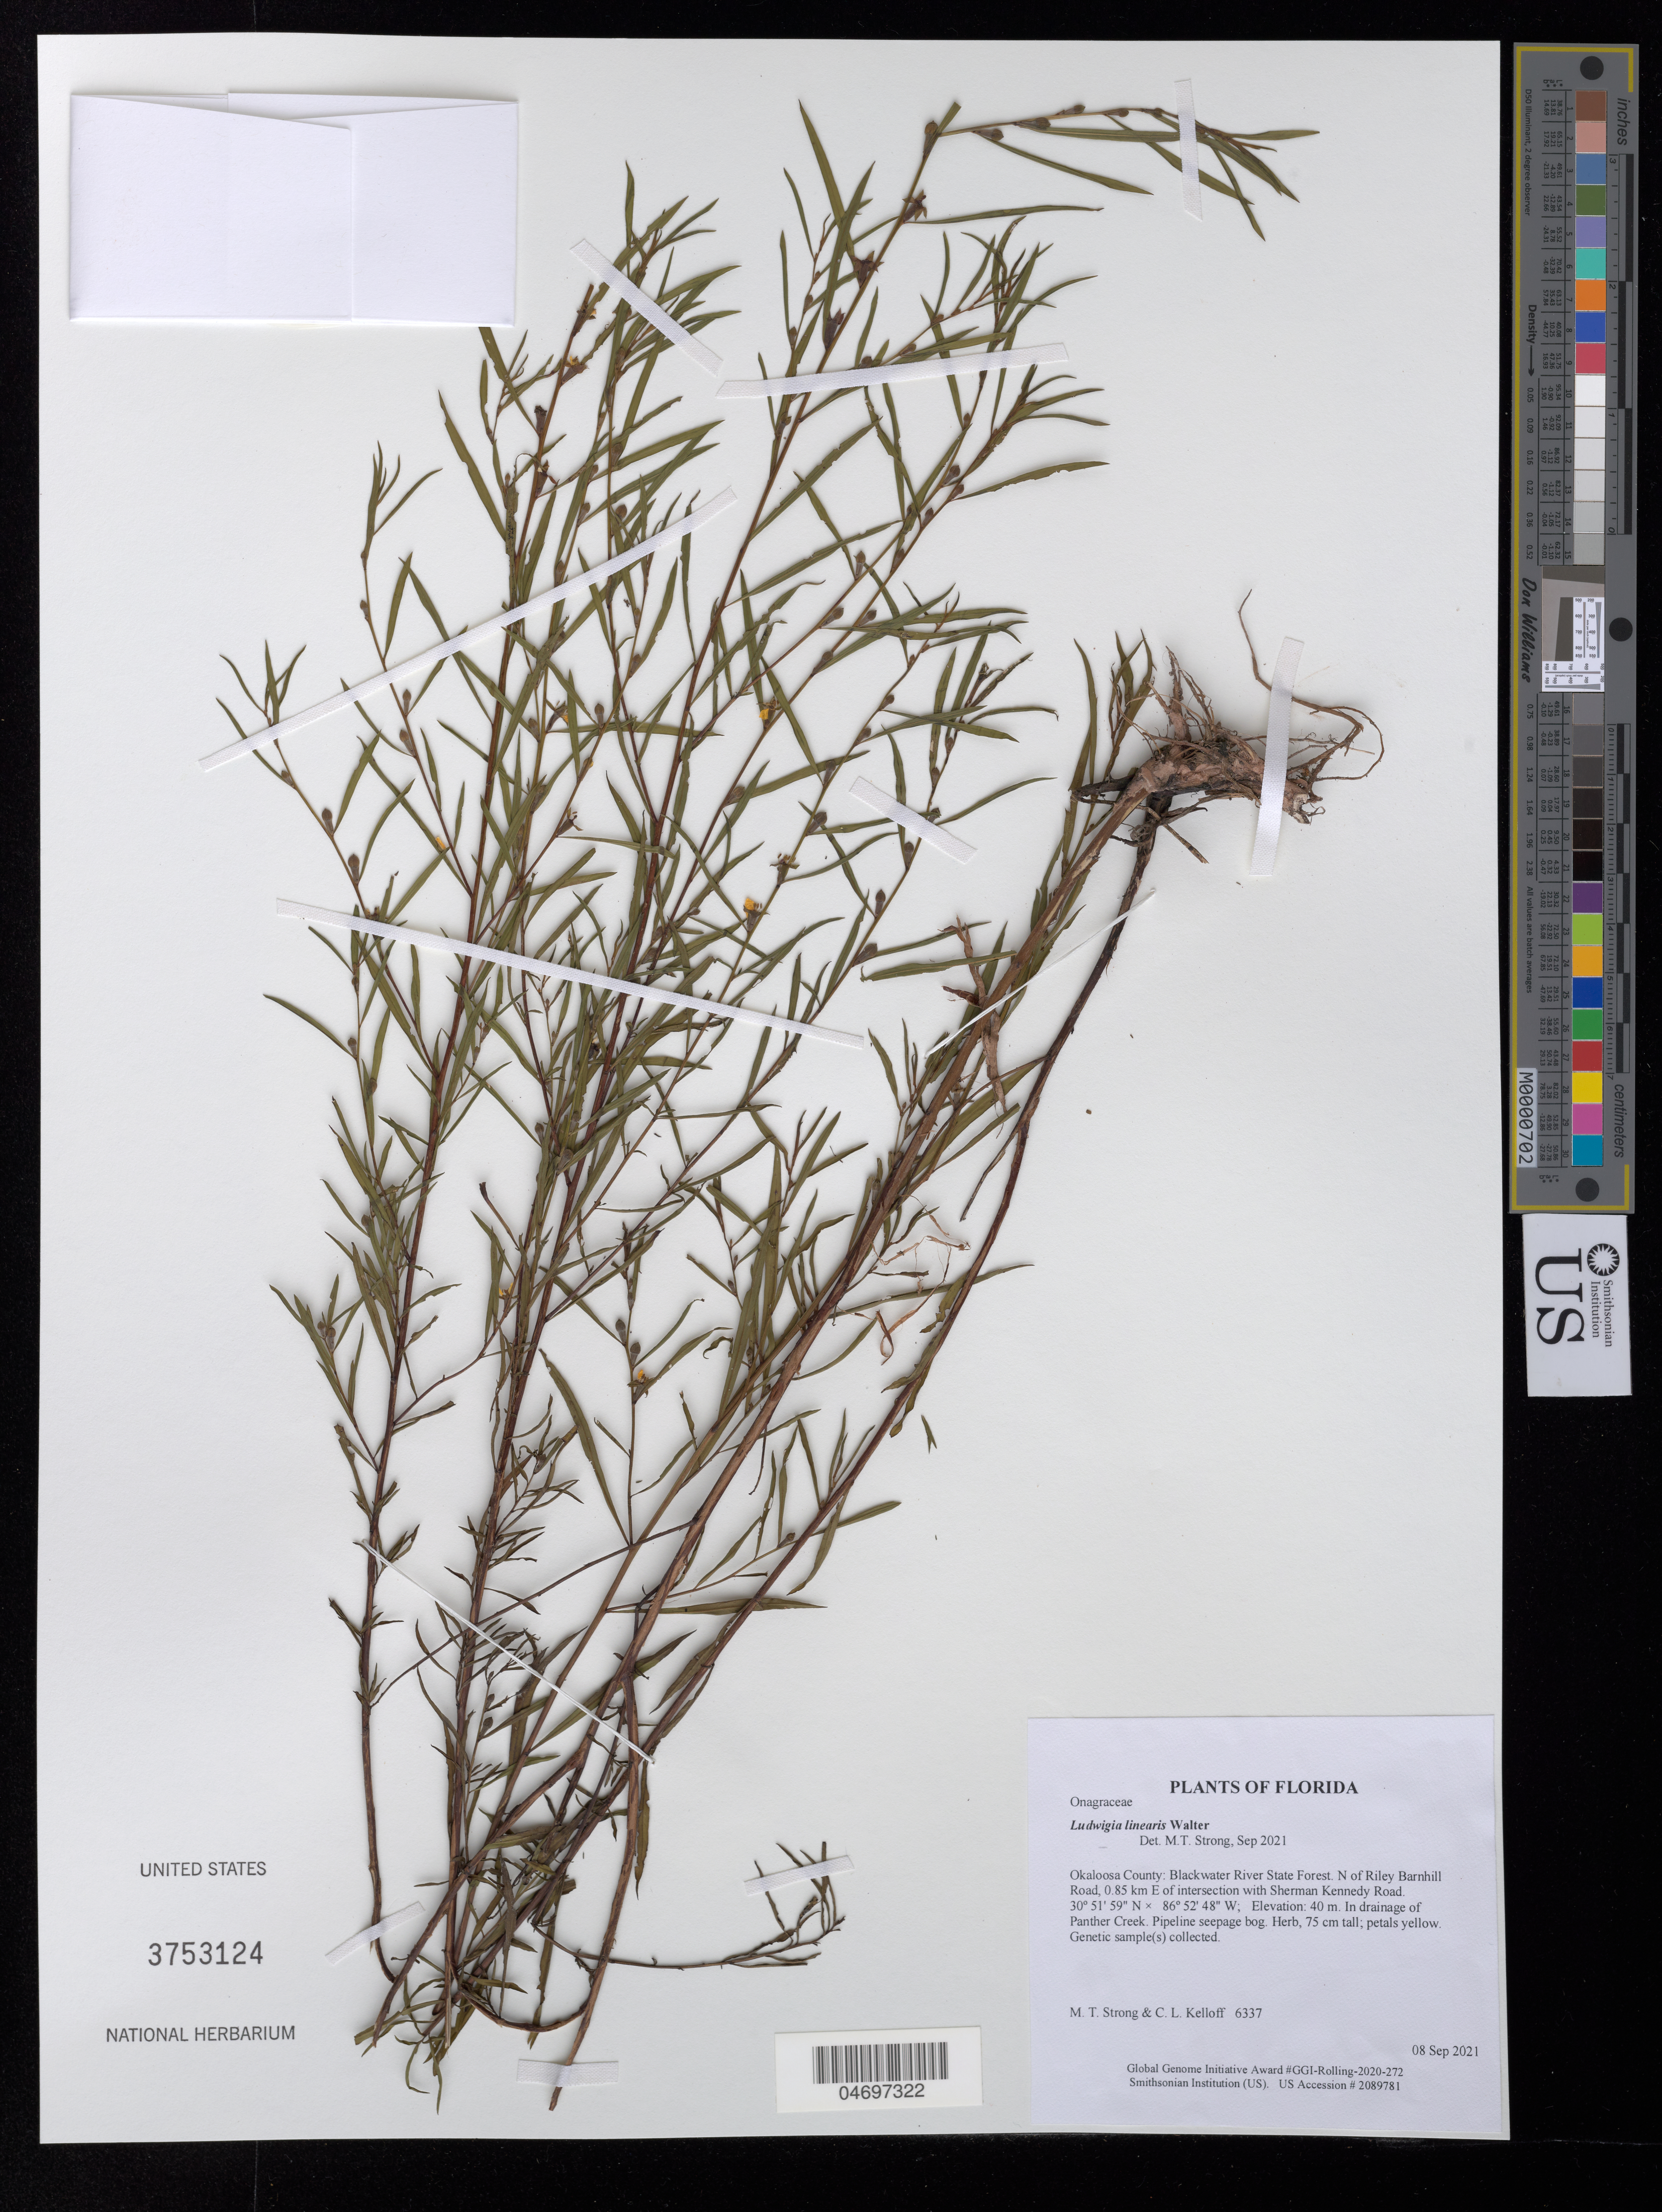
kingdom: Plantae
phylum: Tracheophyta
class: Magnoliopsida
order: Myrtales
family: Onagraceae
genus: Ludwigia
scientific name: Ludwigia linearis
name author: Walter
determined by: Strong, Mark T.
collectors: M. T. Strong & C. L. Kelloff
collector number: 6337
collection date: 2021-09-08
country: United States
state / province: Florida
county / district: Okaloosa County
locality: Blackwater River State Forest. N of Riley Barnhill Road, 0.85 km E of intersection with Sherman Kennedy Road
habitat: In drainage of Panther Creek. Pipeline seepage bog.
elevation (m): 40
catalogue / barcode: US 3753124